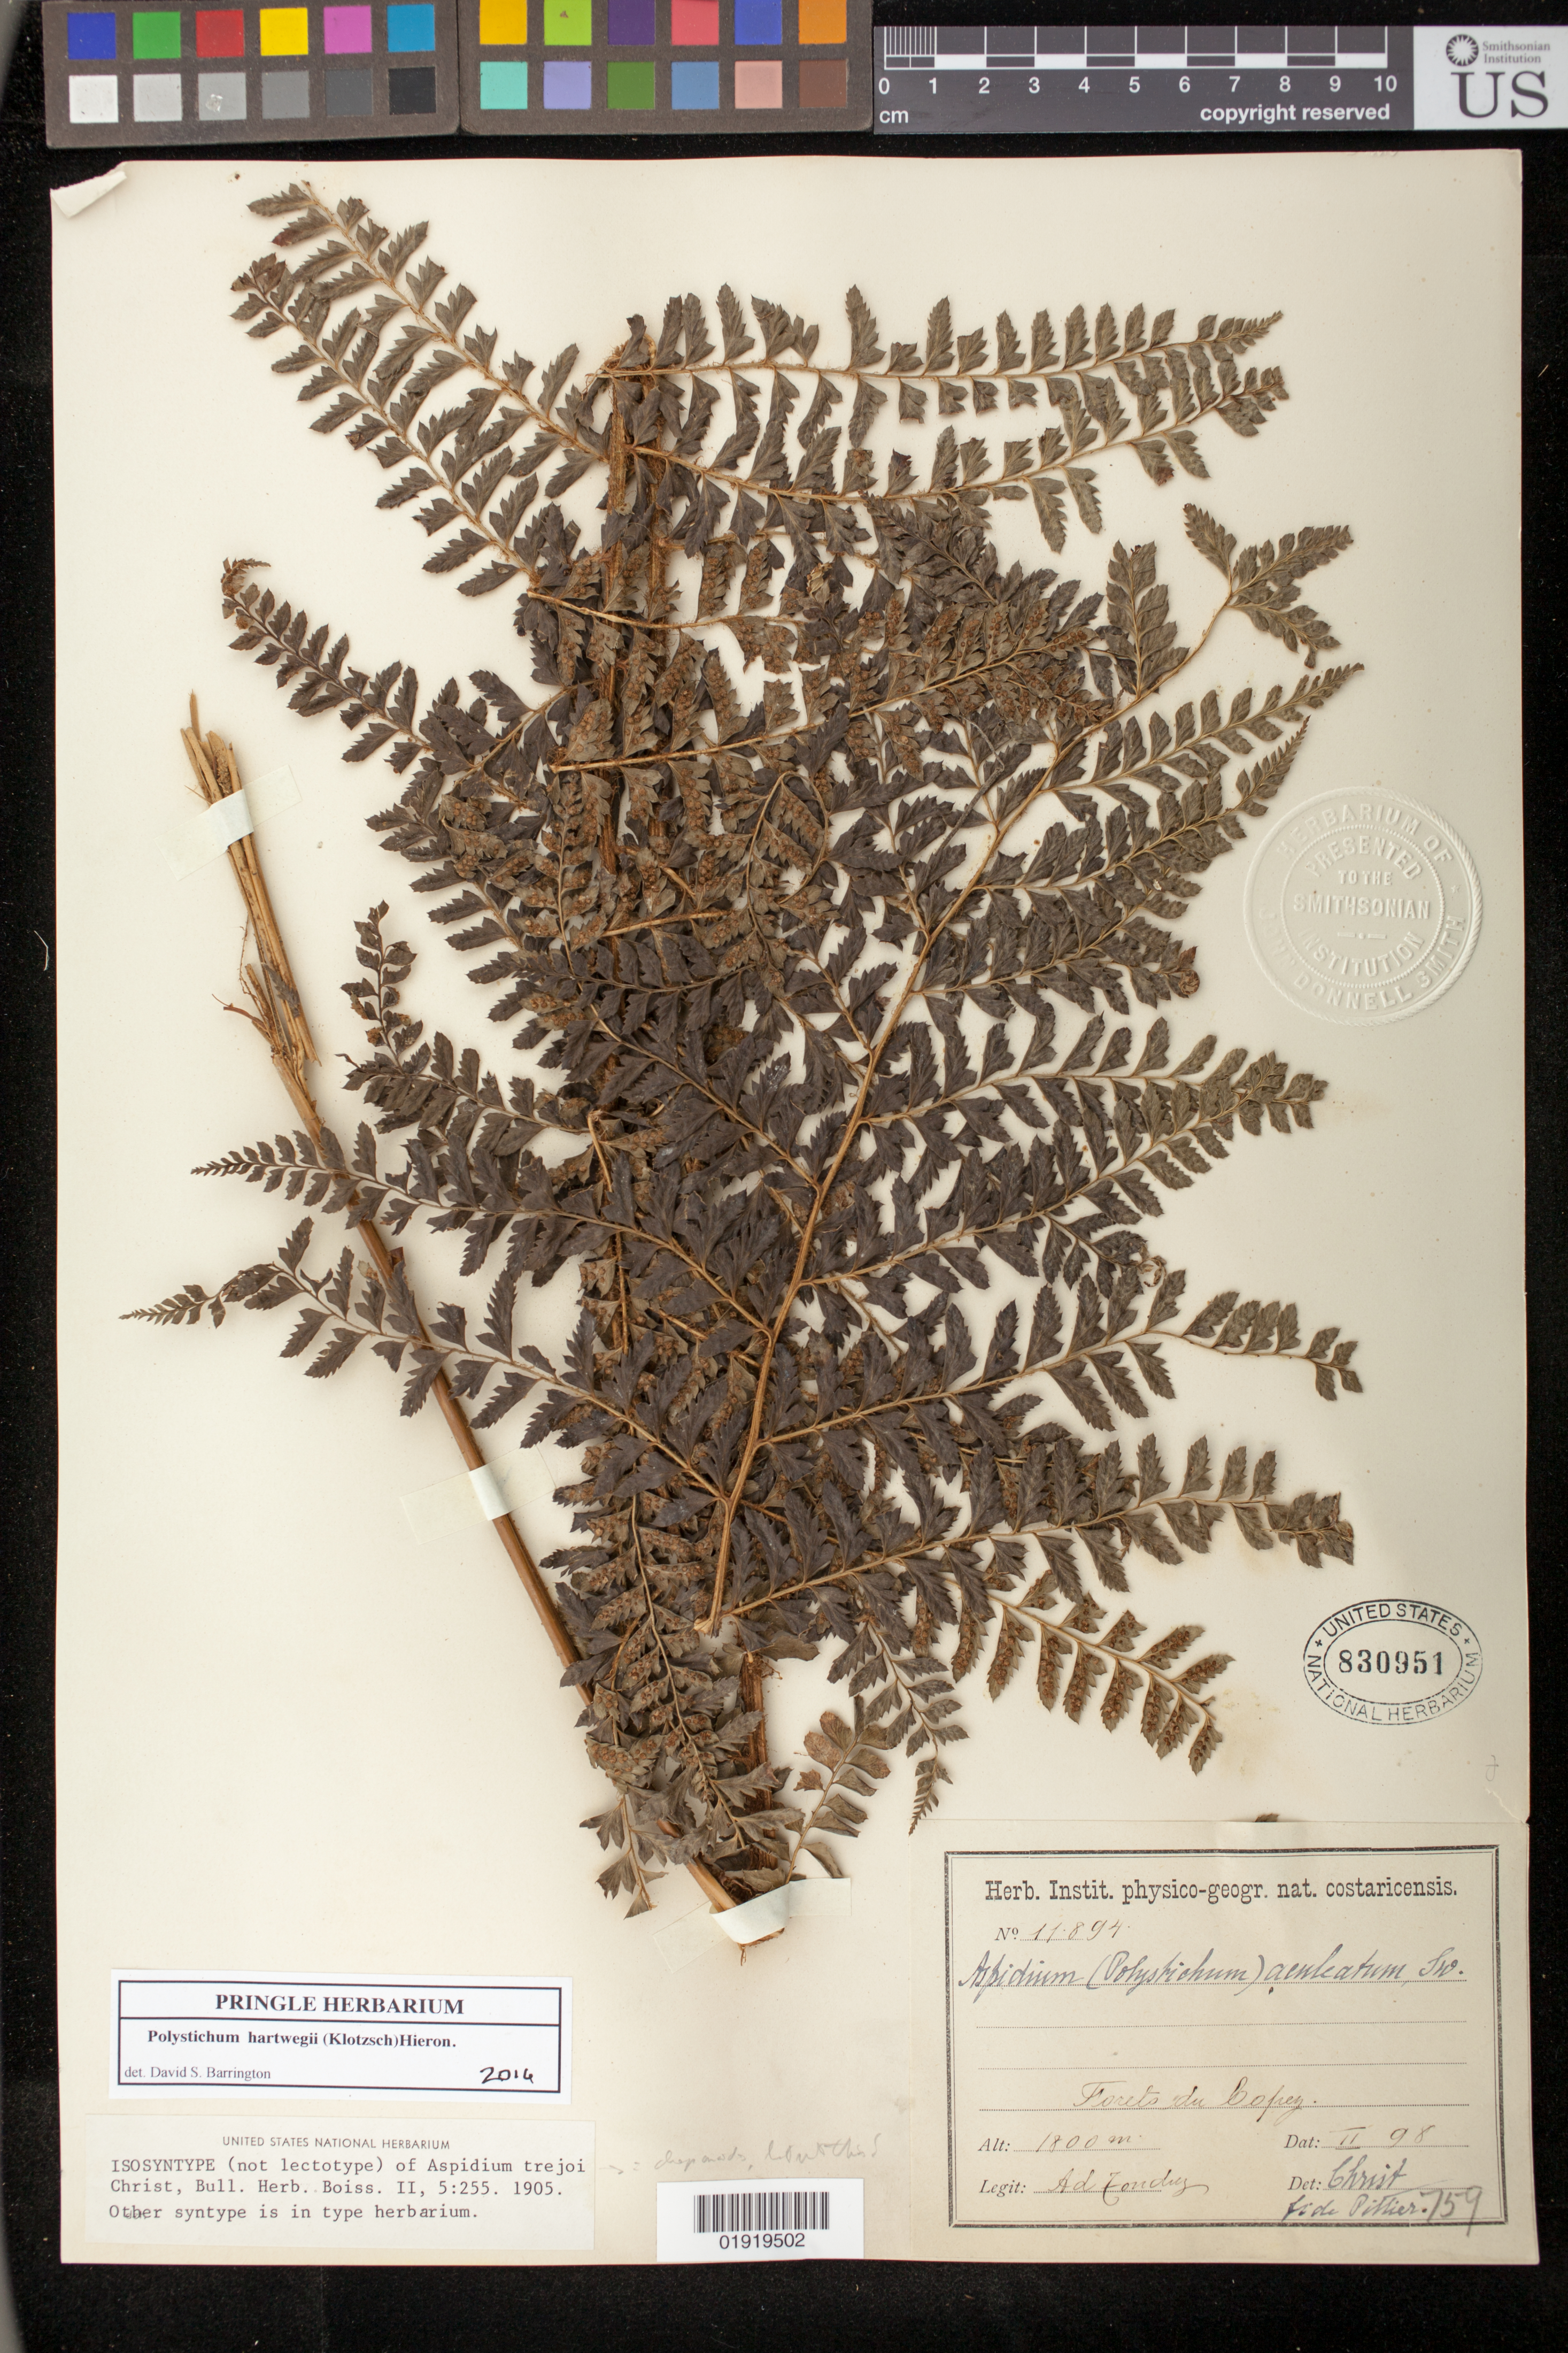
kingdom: Plantae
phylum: Tracheophyta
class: Polypodiopsida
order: Polypodiales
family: Tectariaceae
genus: Aspidium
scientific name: Aspidium trejoi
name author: Christ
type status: Isosyntype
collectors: A. Tonduz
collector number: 11894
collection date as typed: Feb 1898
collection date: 1898-02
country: Costa Rica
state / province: San José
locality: Forets du Copey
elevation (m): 1800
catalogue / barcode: US 830951